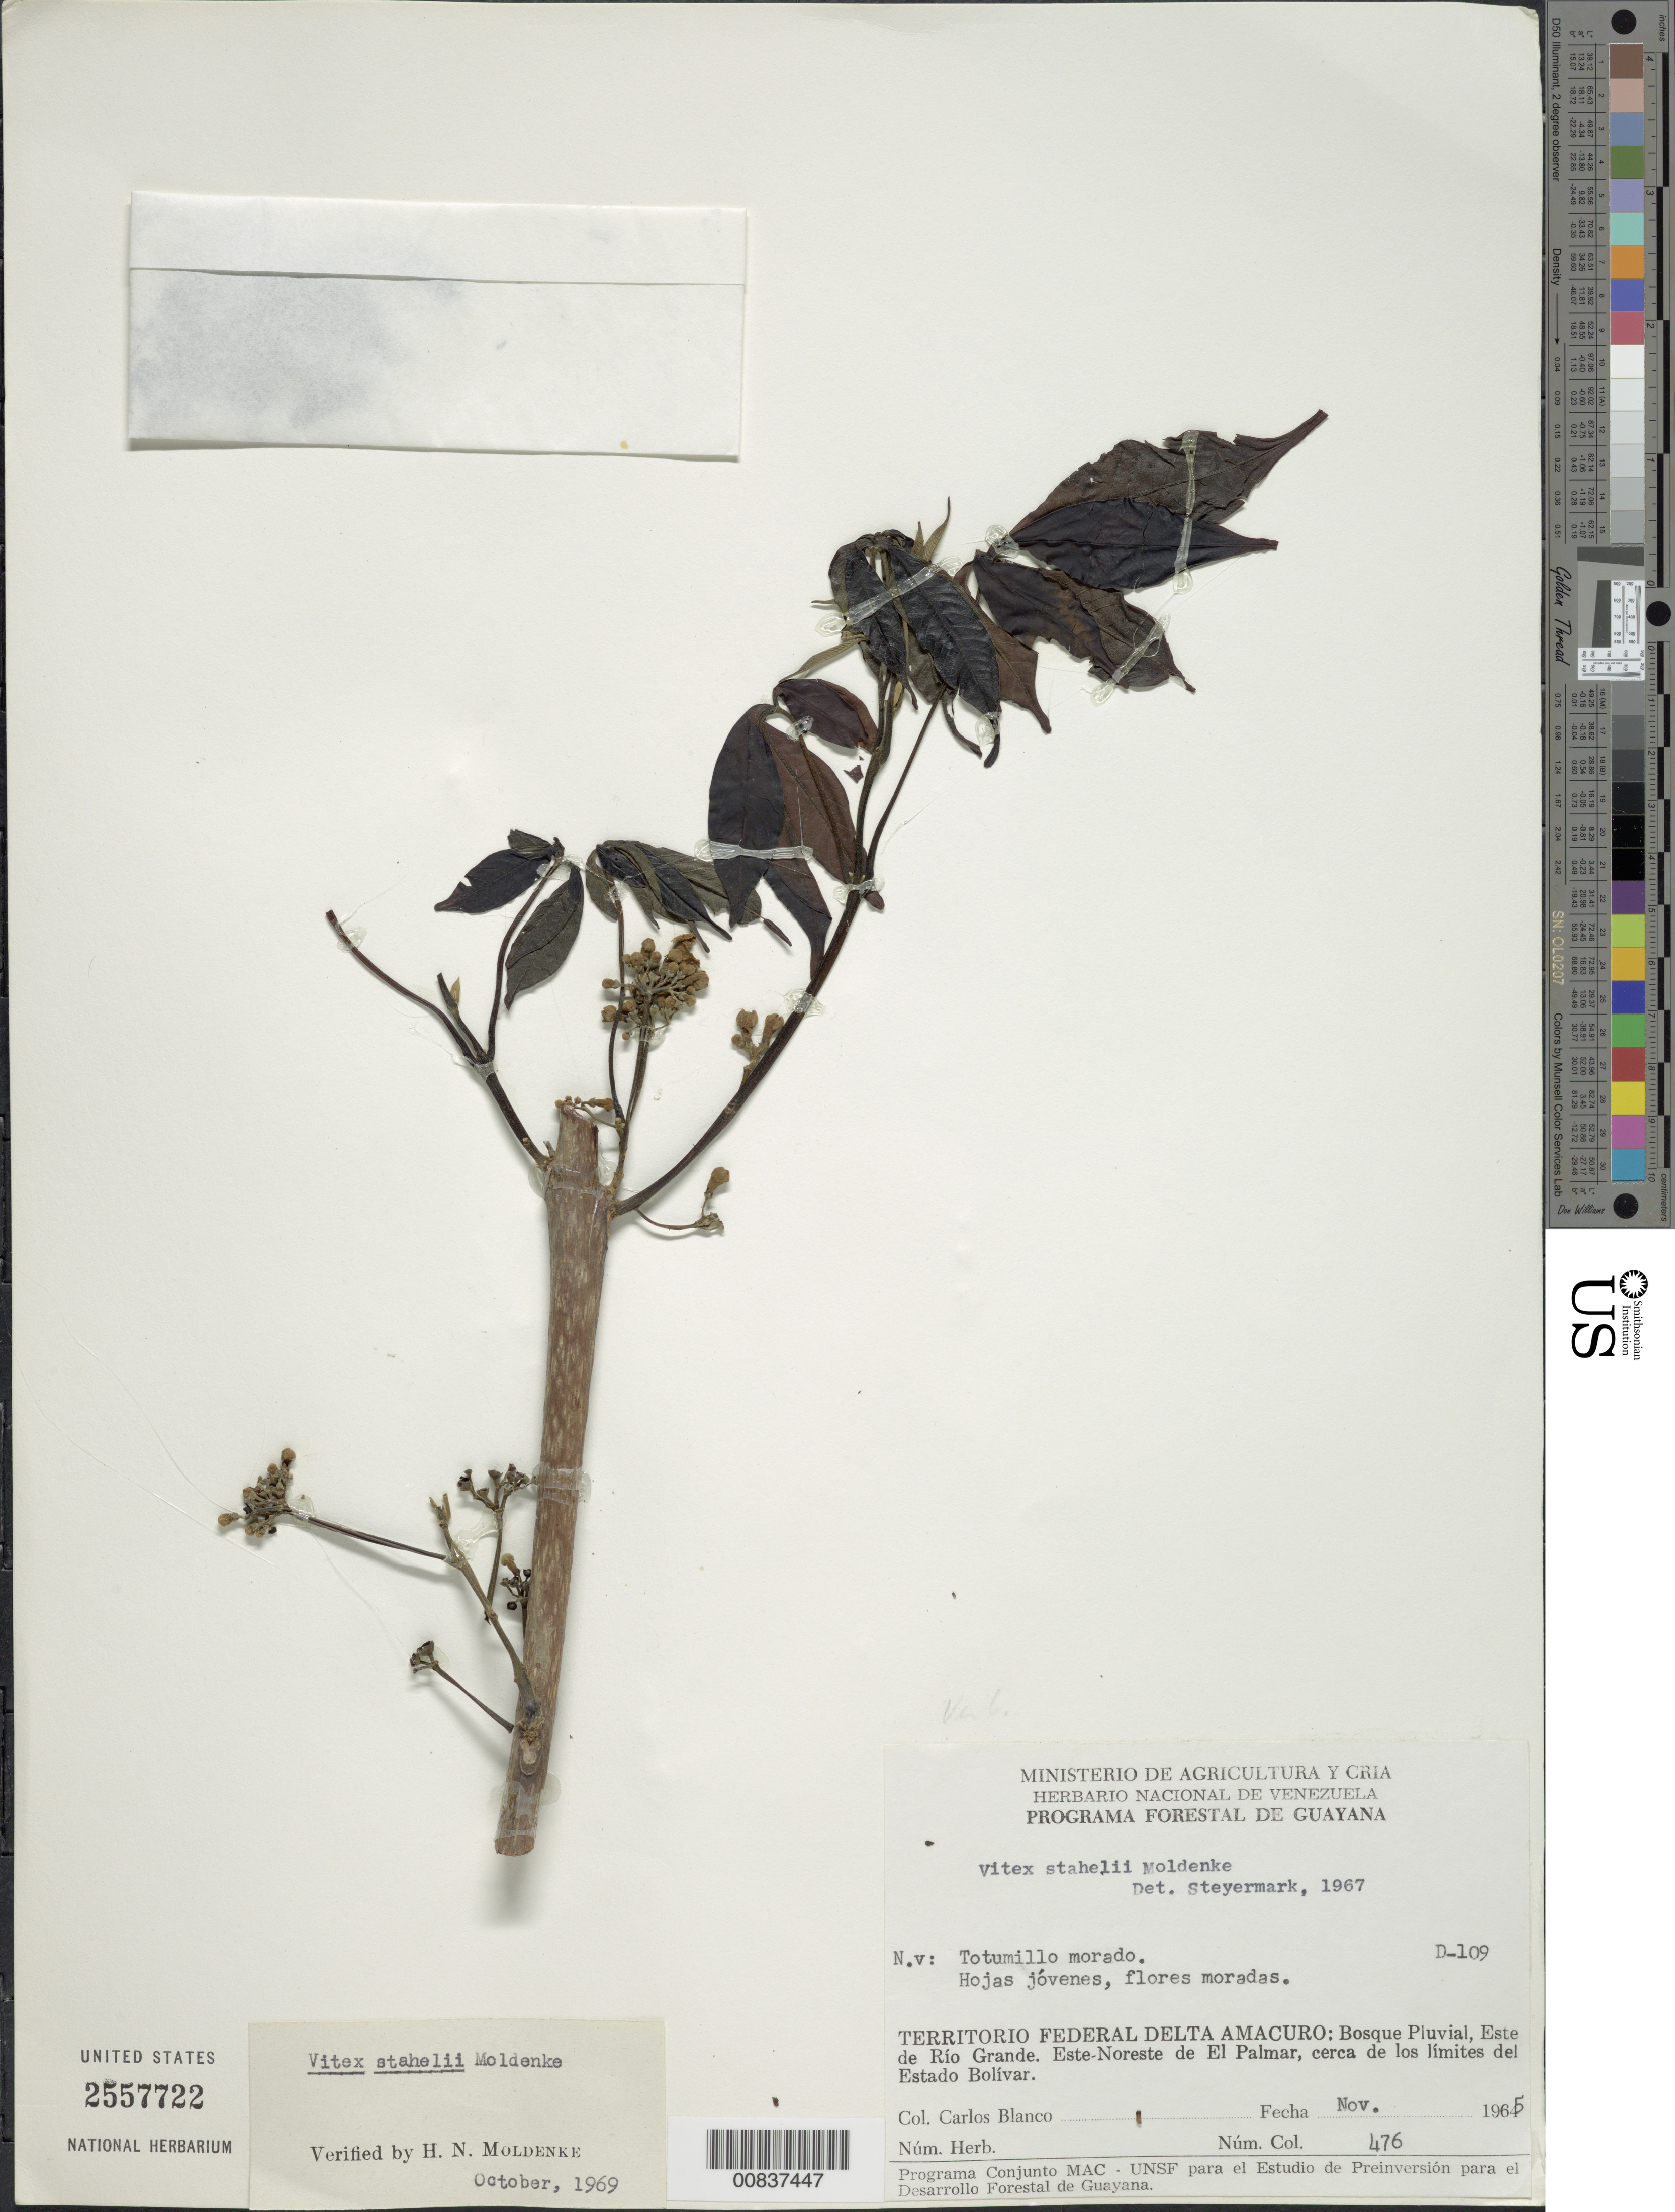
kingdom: Plantae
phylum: Tracheophyta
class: Magnoliopsida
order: Lamiales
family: Lamiaceae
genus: Vitex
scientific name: Vitex stahelii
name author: Moldenke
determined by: Moldenke, H. N.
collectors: C. A. Blanco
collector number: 476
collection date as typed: Nov-65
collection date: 1965-11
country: Venezuela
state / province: Delta Amacuro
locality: Río Grande, Este de; Este-Noreste de El Palmar, cerca de los limites del Estado Bolívar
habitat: Rainforest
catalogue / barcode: US 2557722